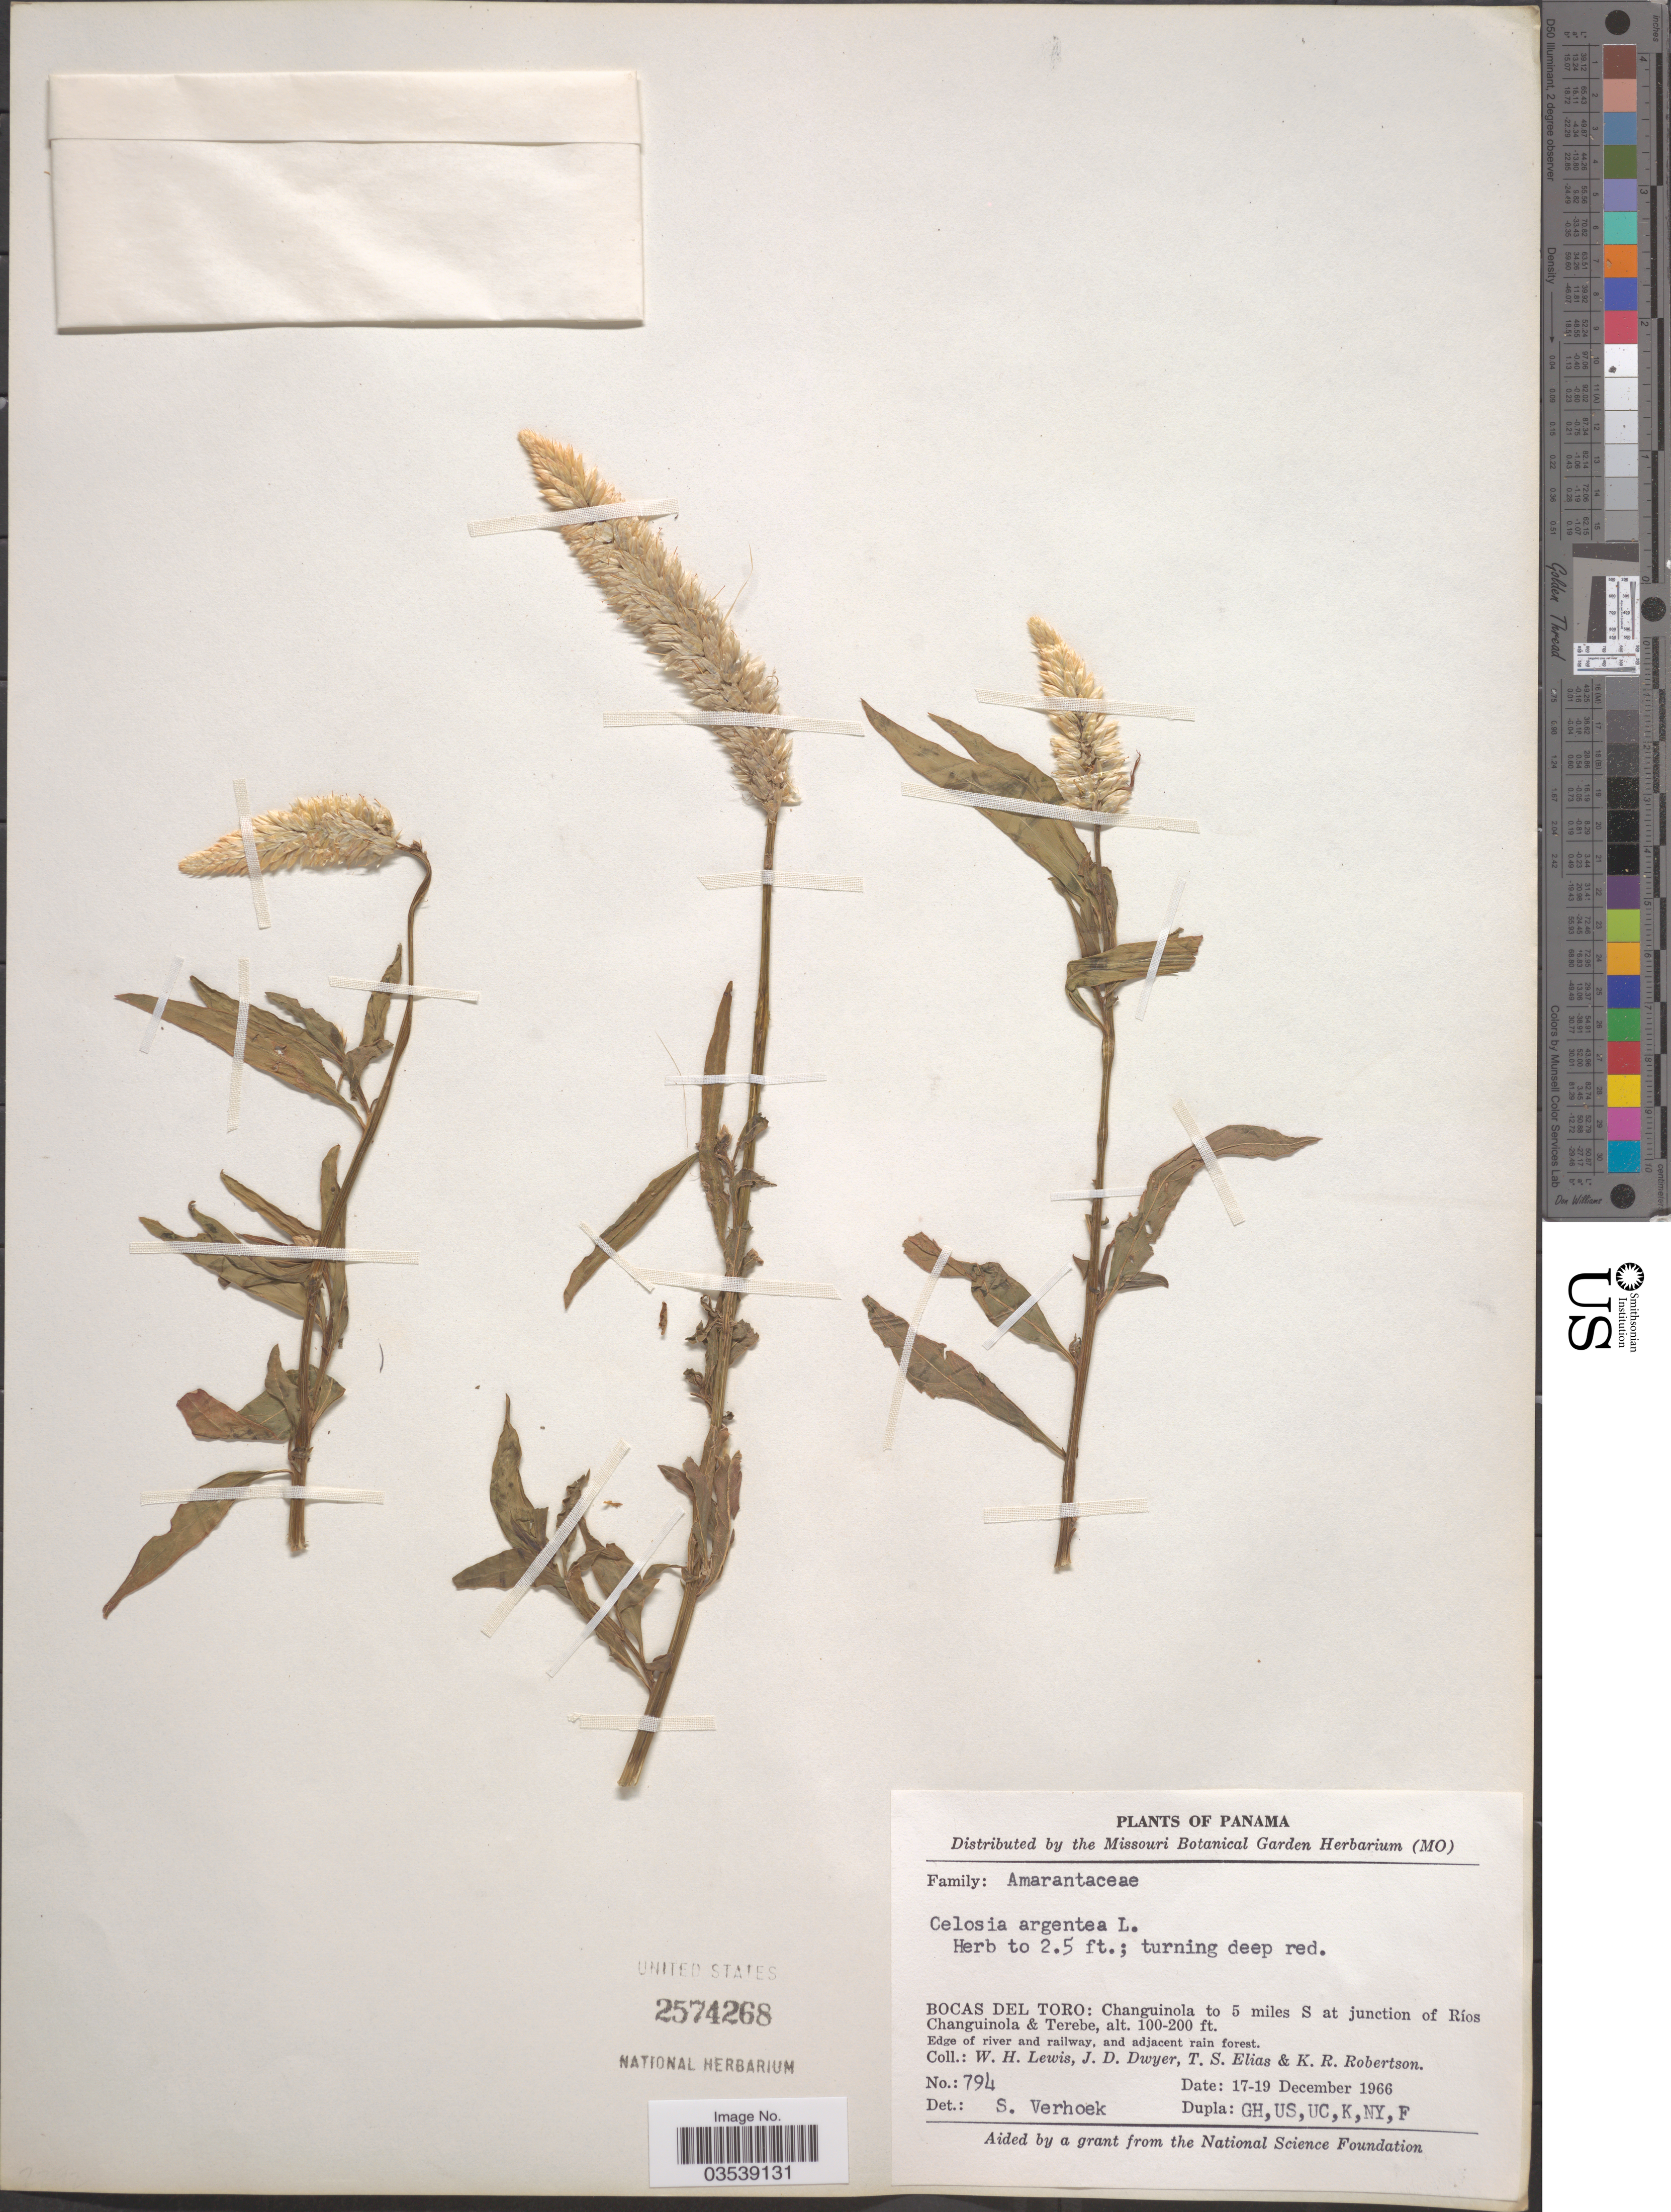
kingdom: Plantae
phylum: Tracheophyta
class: Magnoliopsida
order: Caryophyllales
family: Amaranthaceae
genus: Celosia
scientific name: Celosia argentea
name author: L.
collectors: W. H. Lewis, J. D. Dwyer, T. S. Elias & K. Robertson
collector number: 794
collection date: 1966-12-17/1966-12-19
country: Panama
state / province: Bocas del Toro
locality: Changuinola to 5 miles S at junction of Ríos Changuinola & Terebe.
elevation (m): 30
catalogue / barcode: US 2574268